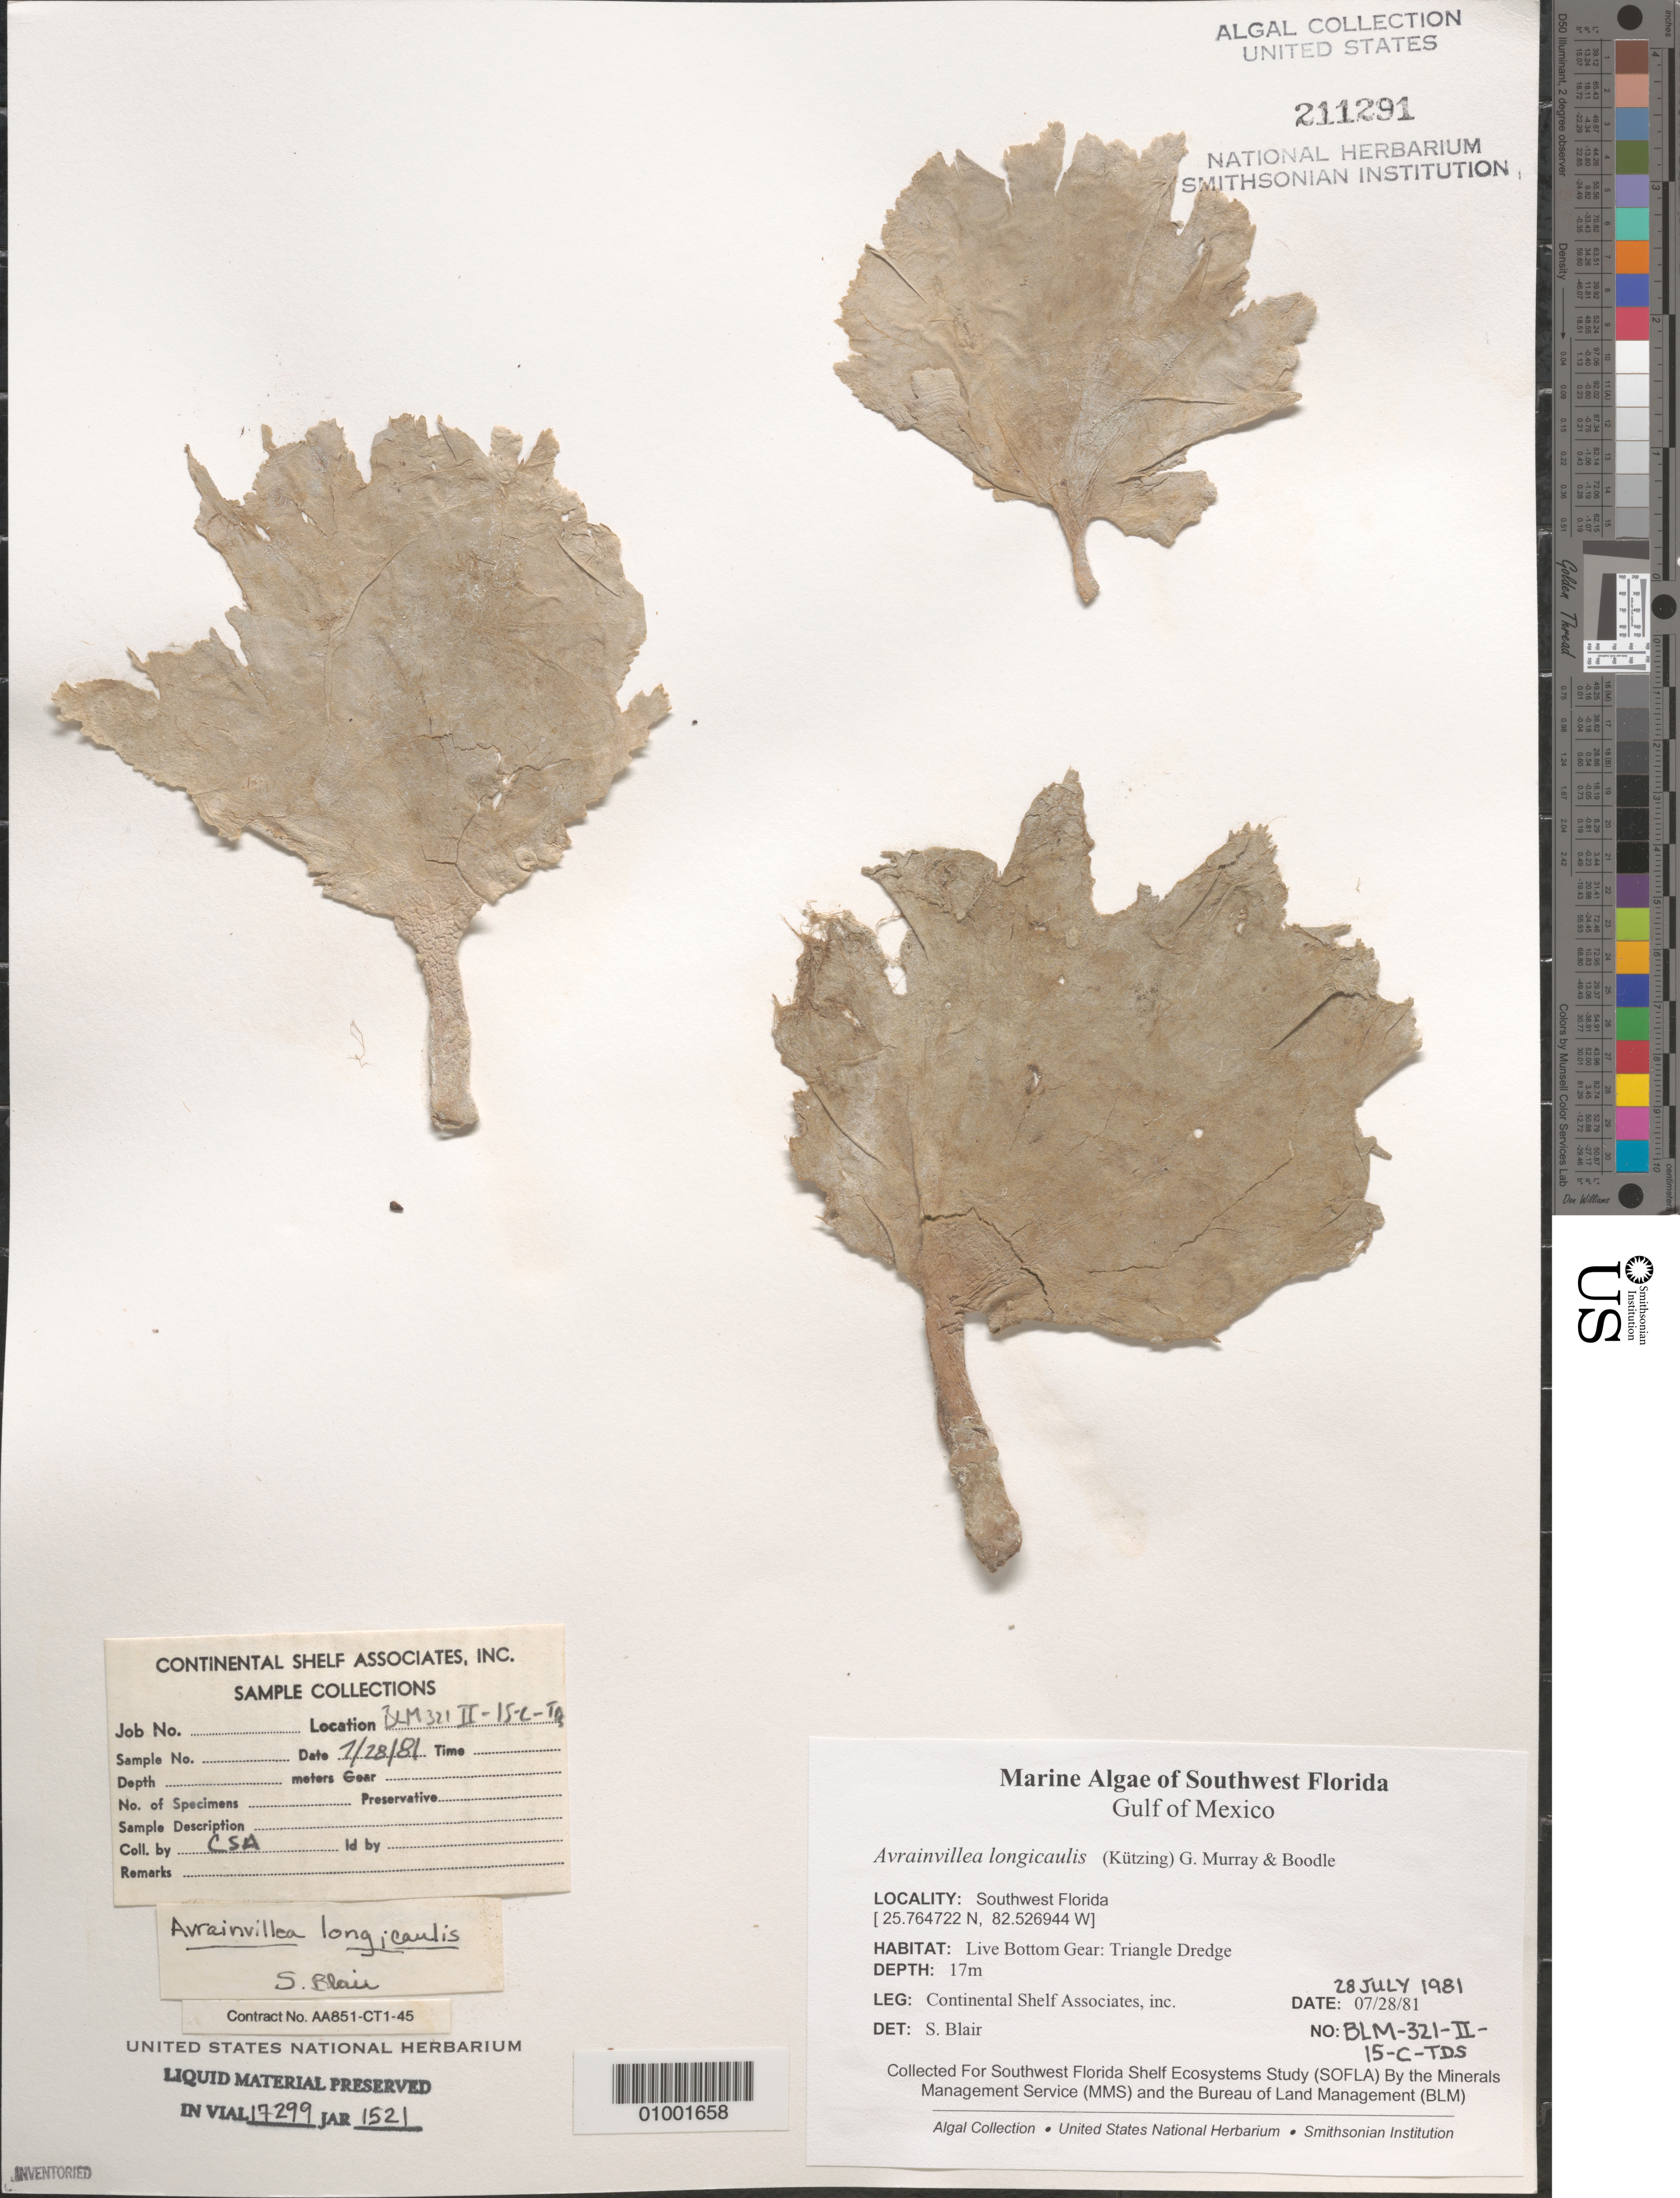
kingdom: Plantae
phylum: Chlorophyta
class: Ulvophyceae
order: Bryopsidales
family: Dichotomosiphonaceae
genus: Avrainvillea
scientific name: Avrainvillea longicaulis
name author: (Kütz.) G. Murray & Boodle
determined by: Blair, S. M.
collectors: Continental Shelf Associates for the MMS/BLM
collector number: BLM-321-II-15-C-TDS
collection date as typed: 28 Jul 1981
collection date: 1981-07-28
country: United States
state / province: Florida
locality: Gulf of Mexico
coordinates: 25 45'53"N, 82 31'37"W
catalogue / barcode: US 211291